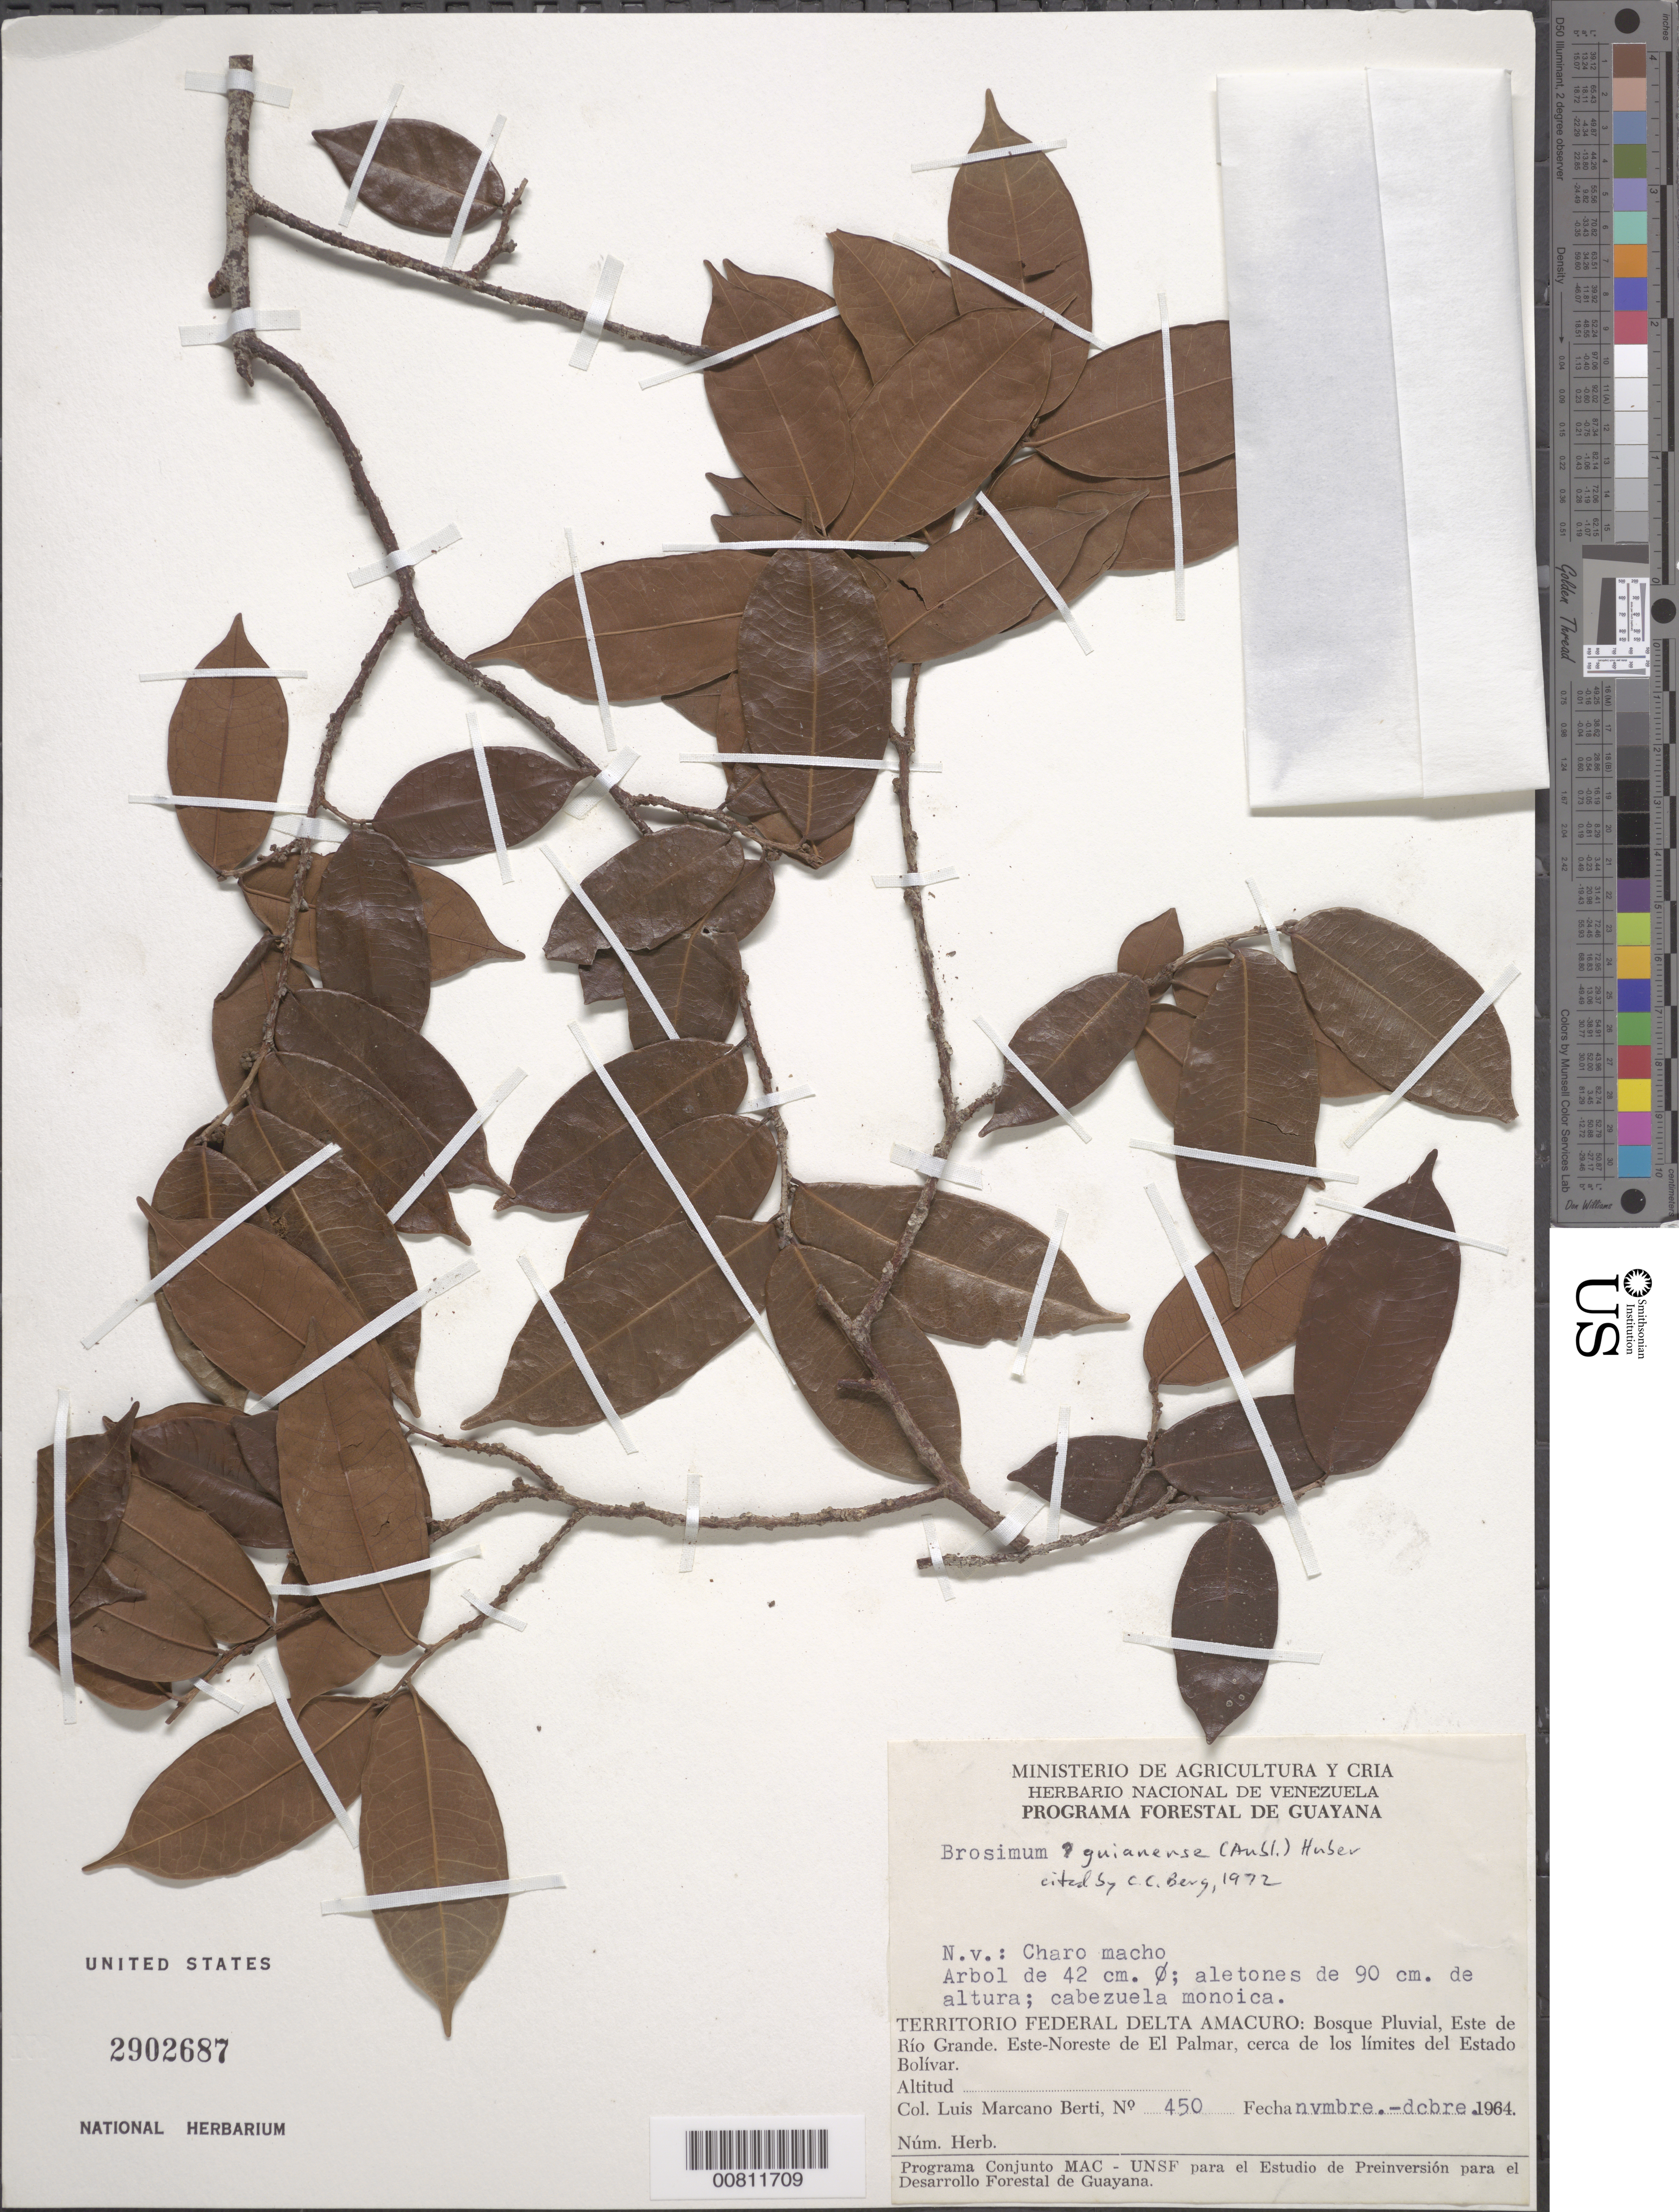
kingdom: Plantae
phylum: Tracheophyta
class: Magnoliopsida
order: Rosales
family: Moraceae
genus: Brosimum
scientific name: Brosimum guianense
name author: (Aubl.) Huber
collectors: L. Marcano-Berti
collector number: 450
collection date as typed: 29-Nov-64 to 18-Dec-64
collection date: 1964-11-29/1964-12-18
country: Venezuela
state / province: Delta Amacuro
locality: Este de Río Grande, ENE de El Palmar, cerca de los limites del Estado Bolívar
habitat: Bosque pluvial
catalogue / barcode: US 2902687